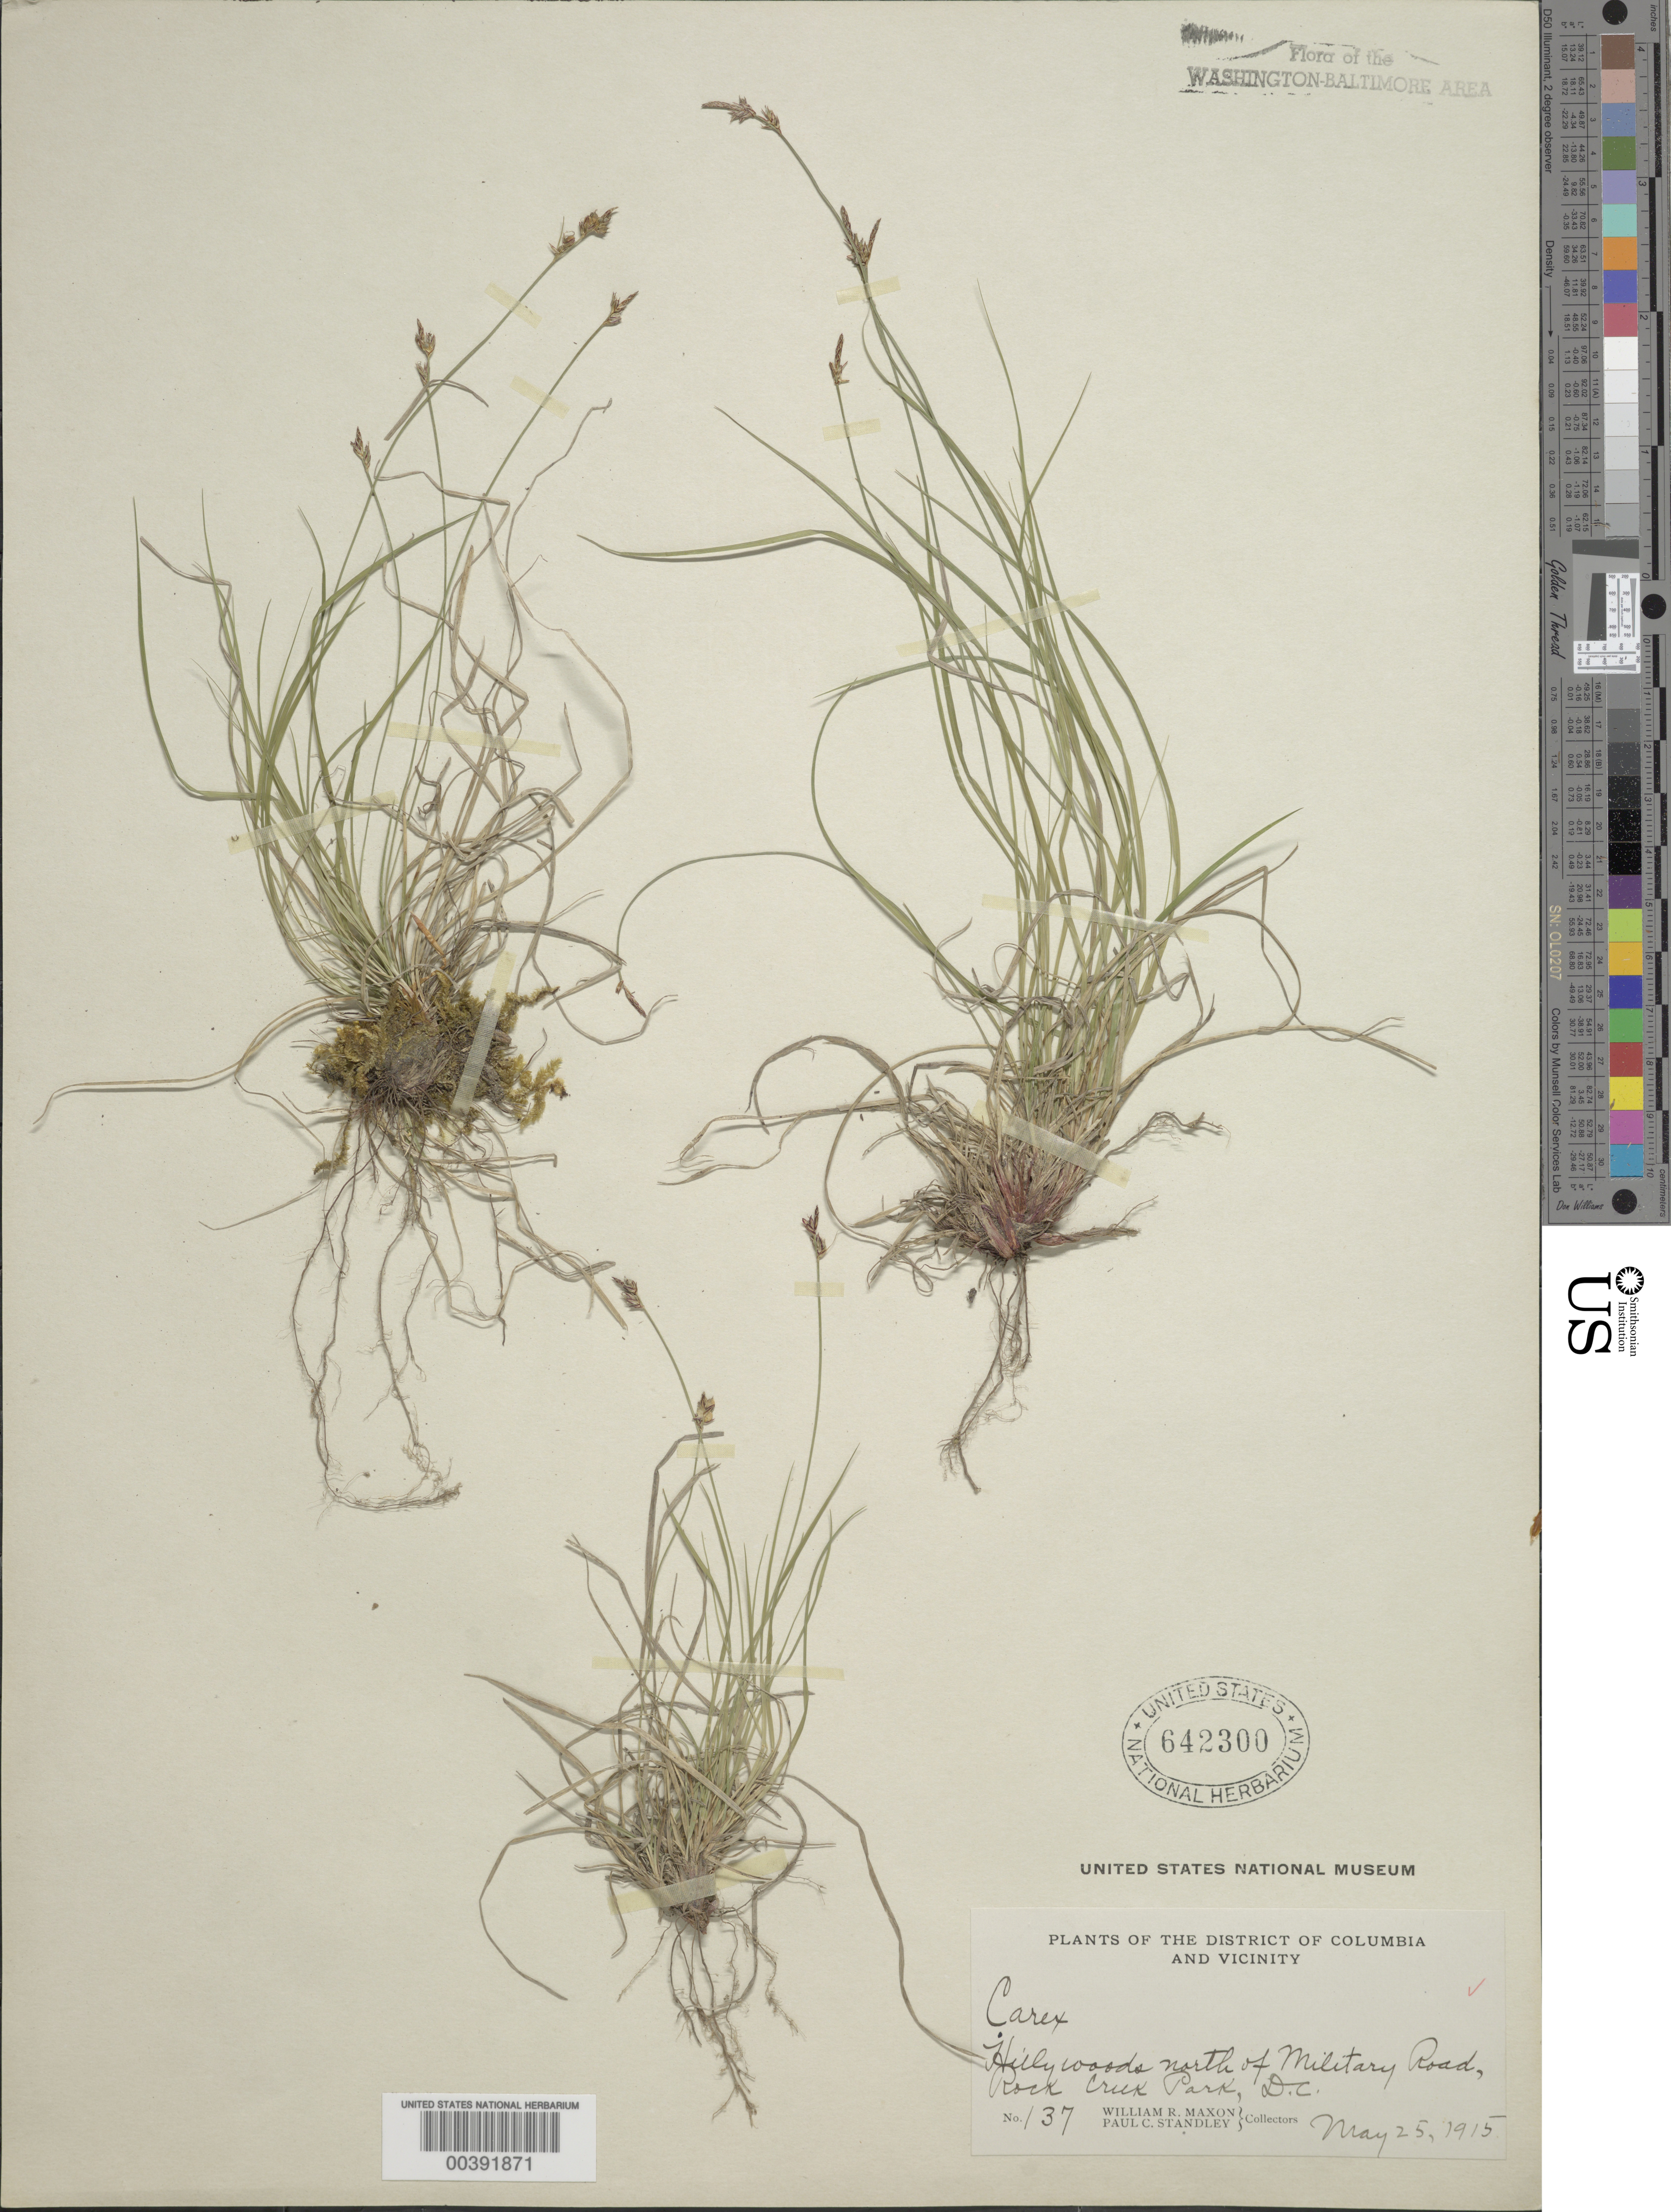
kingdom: Plantae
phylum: Tracheophyta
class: Liliopsida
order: Poales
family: Cyperaceae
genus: Carex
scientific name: Carex albicans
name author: Willd. ex Spreng.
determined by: Shetler, Stanwyn G., (US), NMNH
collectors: W. R. Maxon & P. C. Standley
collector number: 137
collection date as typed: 25 May 1915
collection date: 1915-05-25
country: United States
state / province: District of Columbia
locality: Rock Creek Park, north of Military Rd. Rock Creek Park & vicinity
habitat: Hilly woods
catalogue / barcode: US 642300